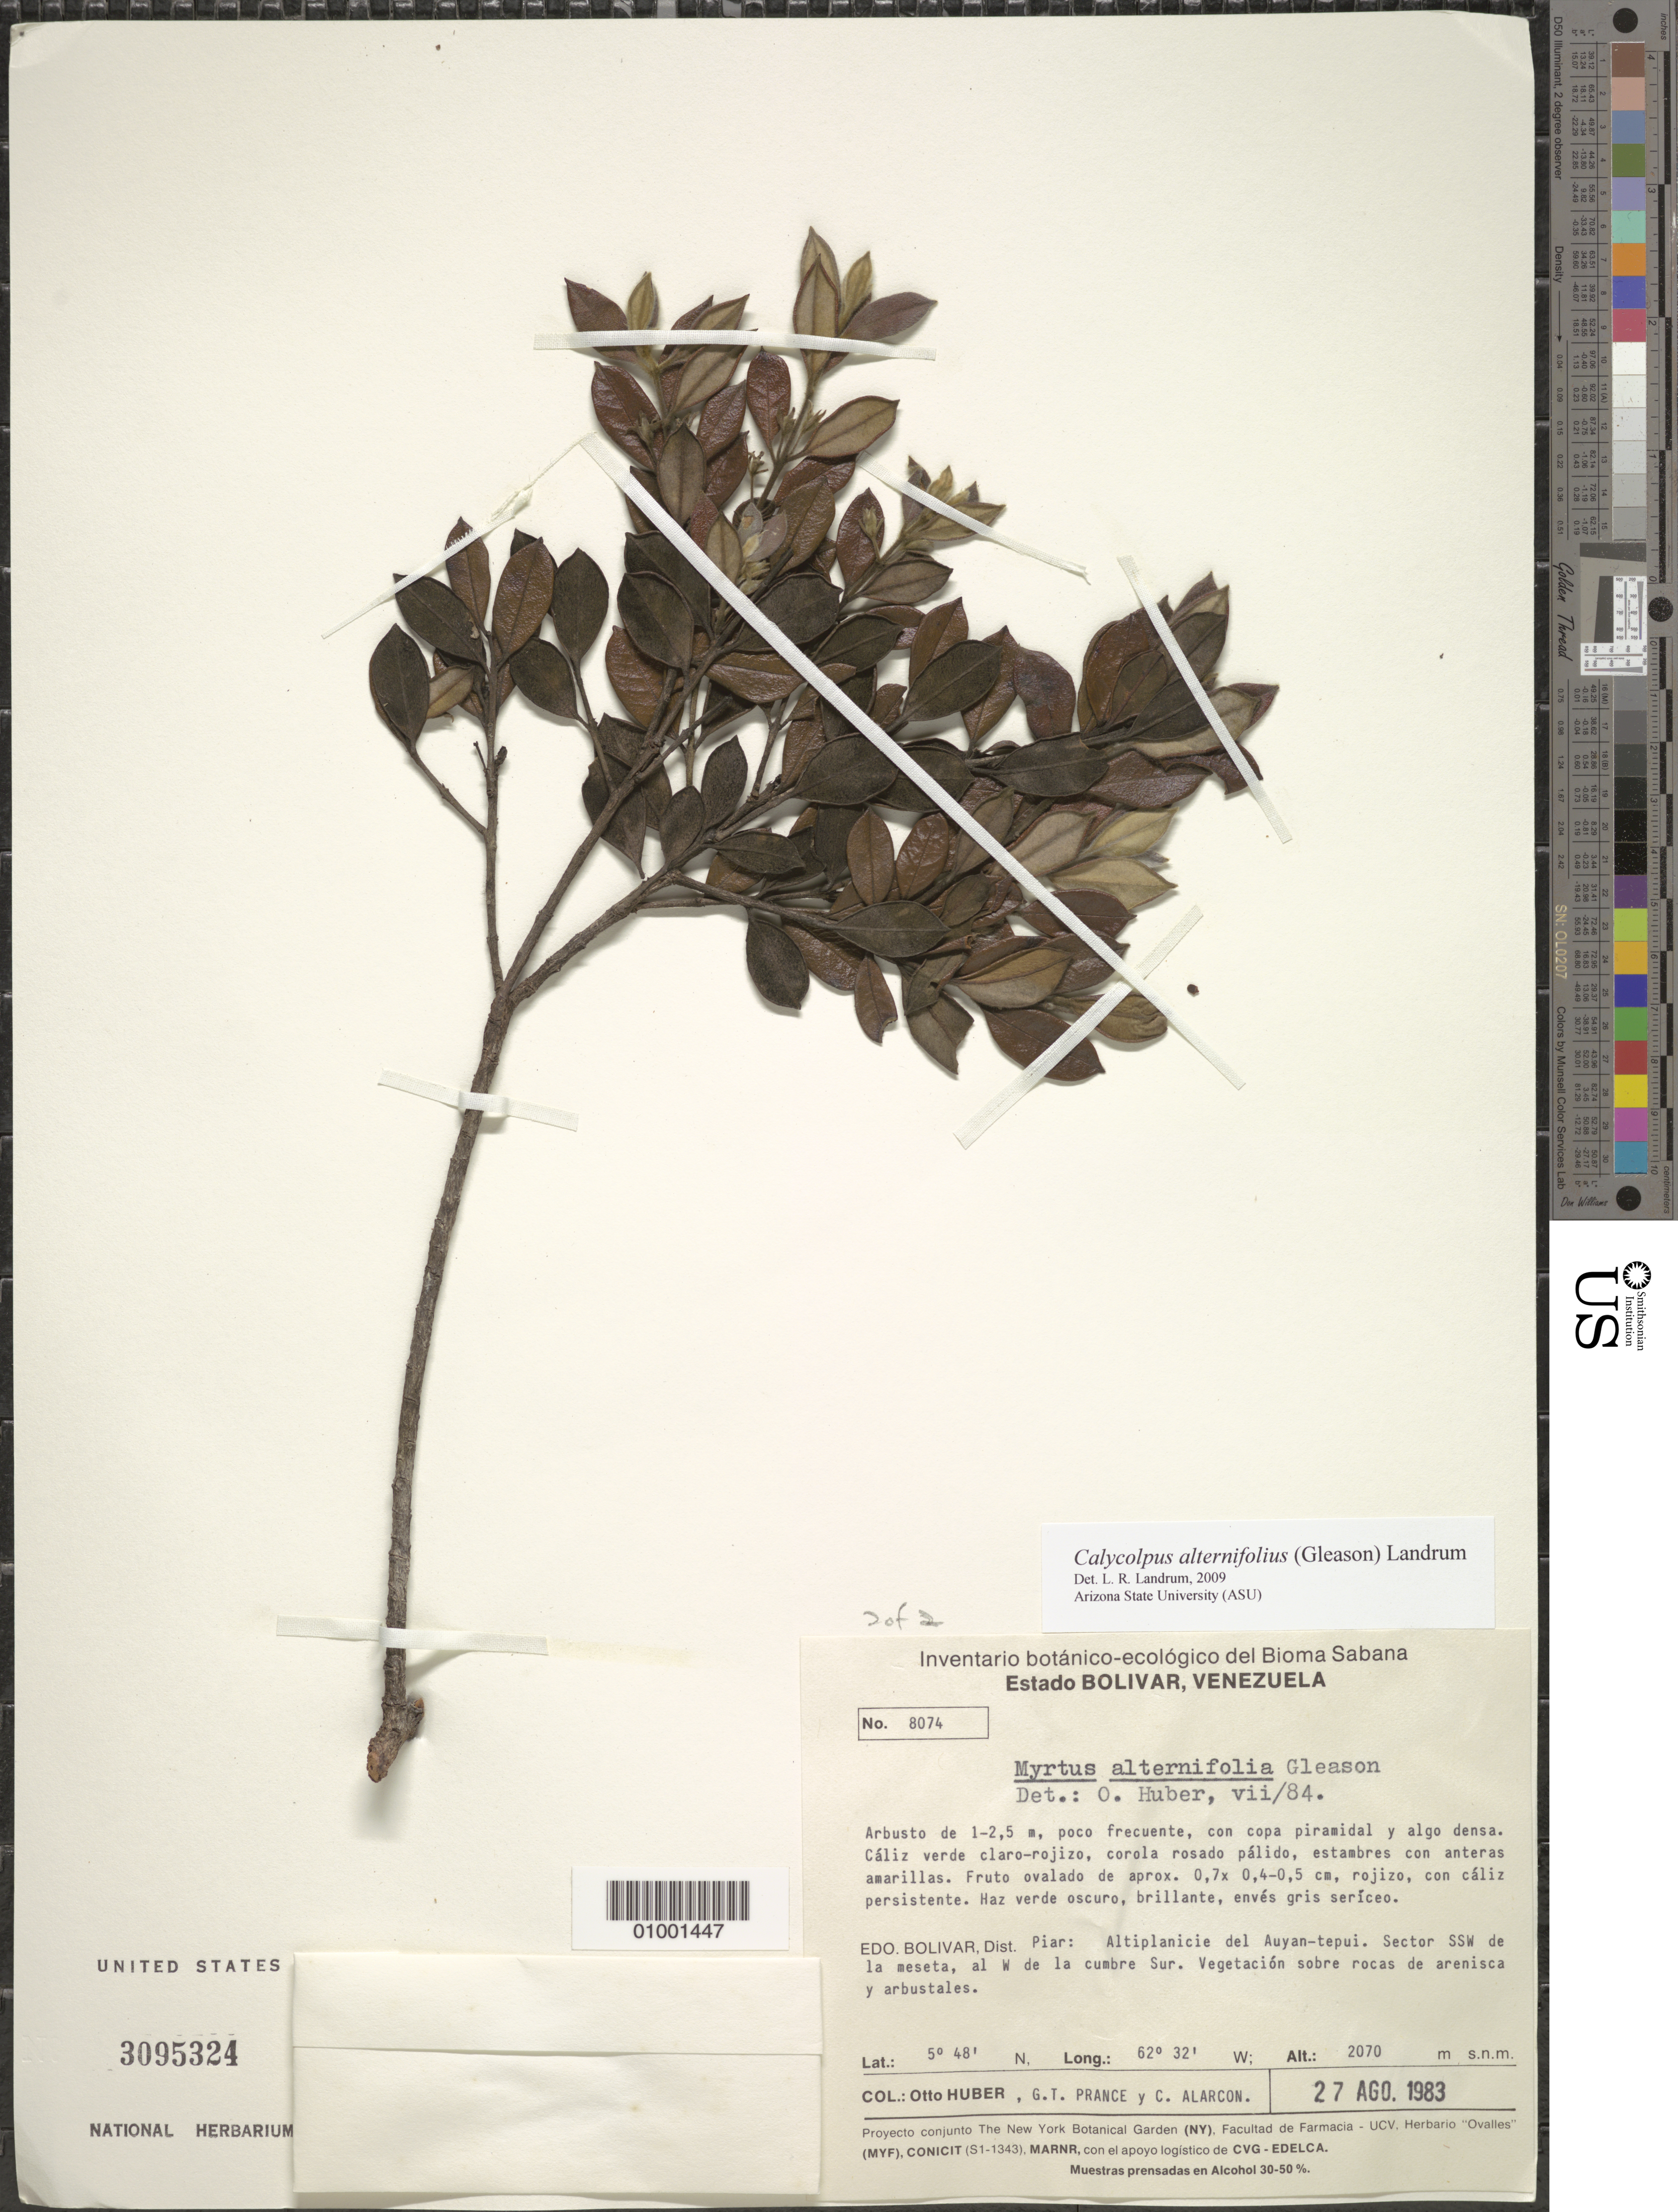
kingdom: Plantae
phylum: Tracheophyta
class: Magnoliopsida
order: Myrtales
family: Myrtaceae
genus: Calycolpus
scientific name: Calycolpus alternifolius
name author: (Gleason) Landrum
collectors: O. Huber, G. T. Prance & C. Alarcon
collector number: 8074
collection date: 1983-08-27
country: Venezuela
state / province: Bolivar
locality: Dist. Piar: Altiplanicie del Auyan-tepui. Sector SSW de la meseta, al W de la cumbre Sur.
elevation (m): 2070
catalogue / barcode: US 3095324